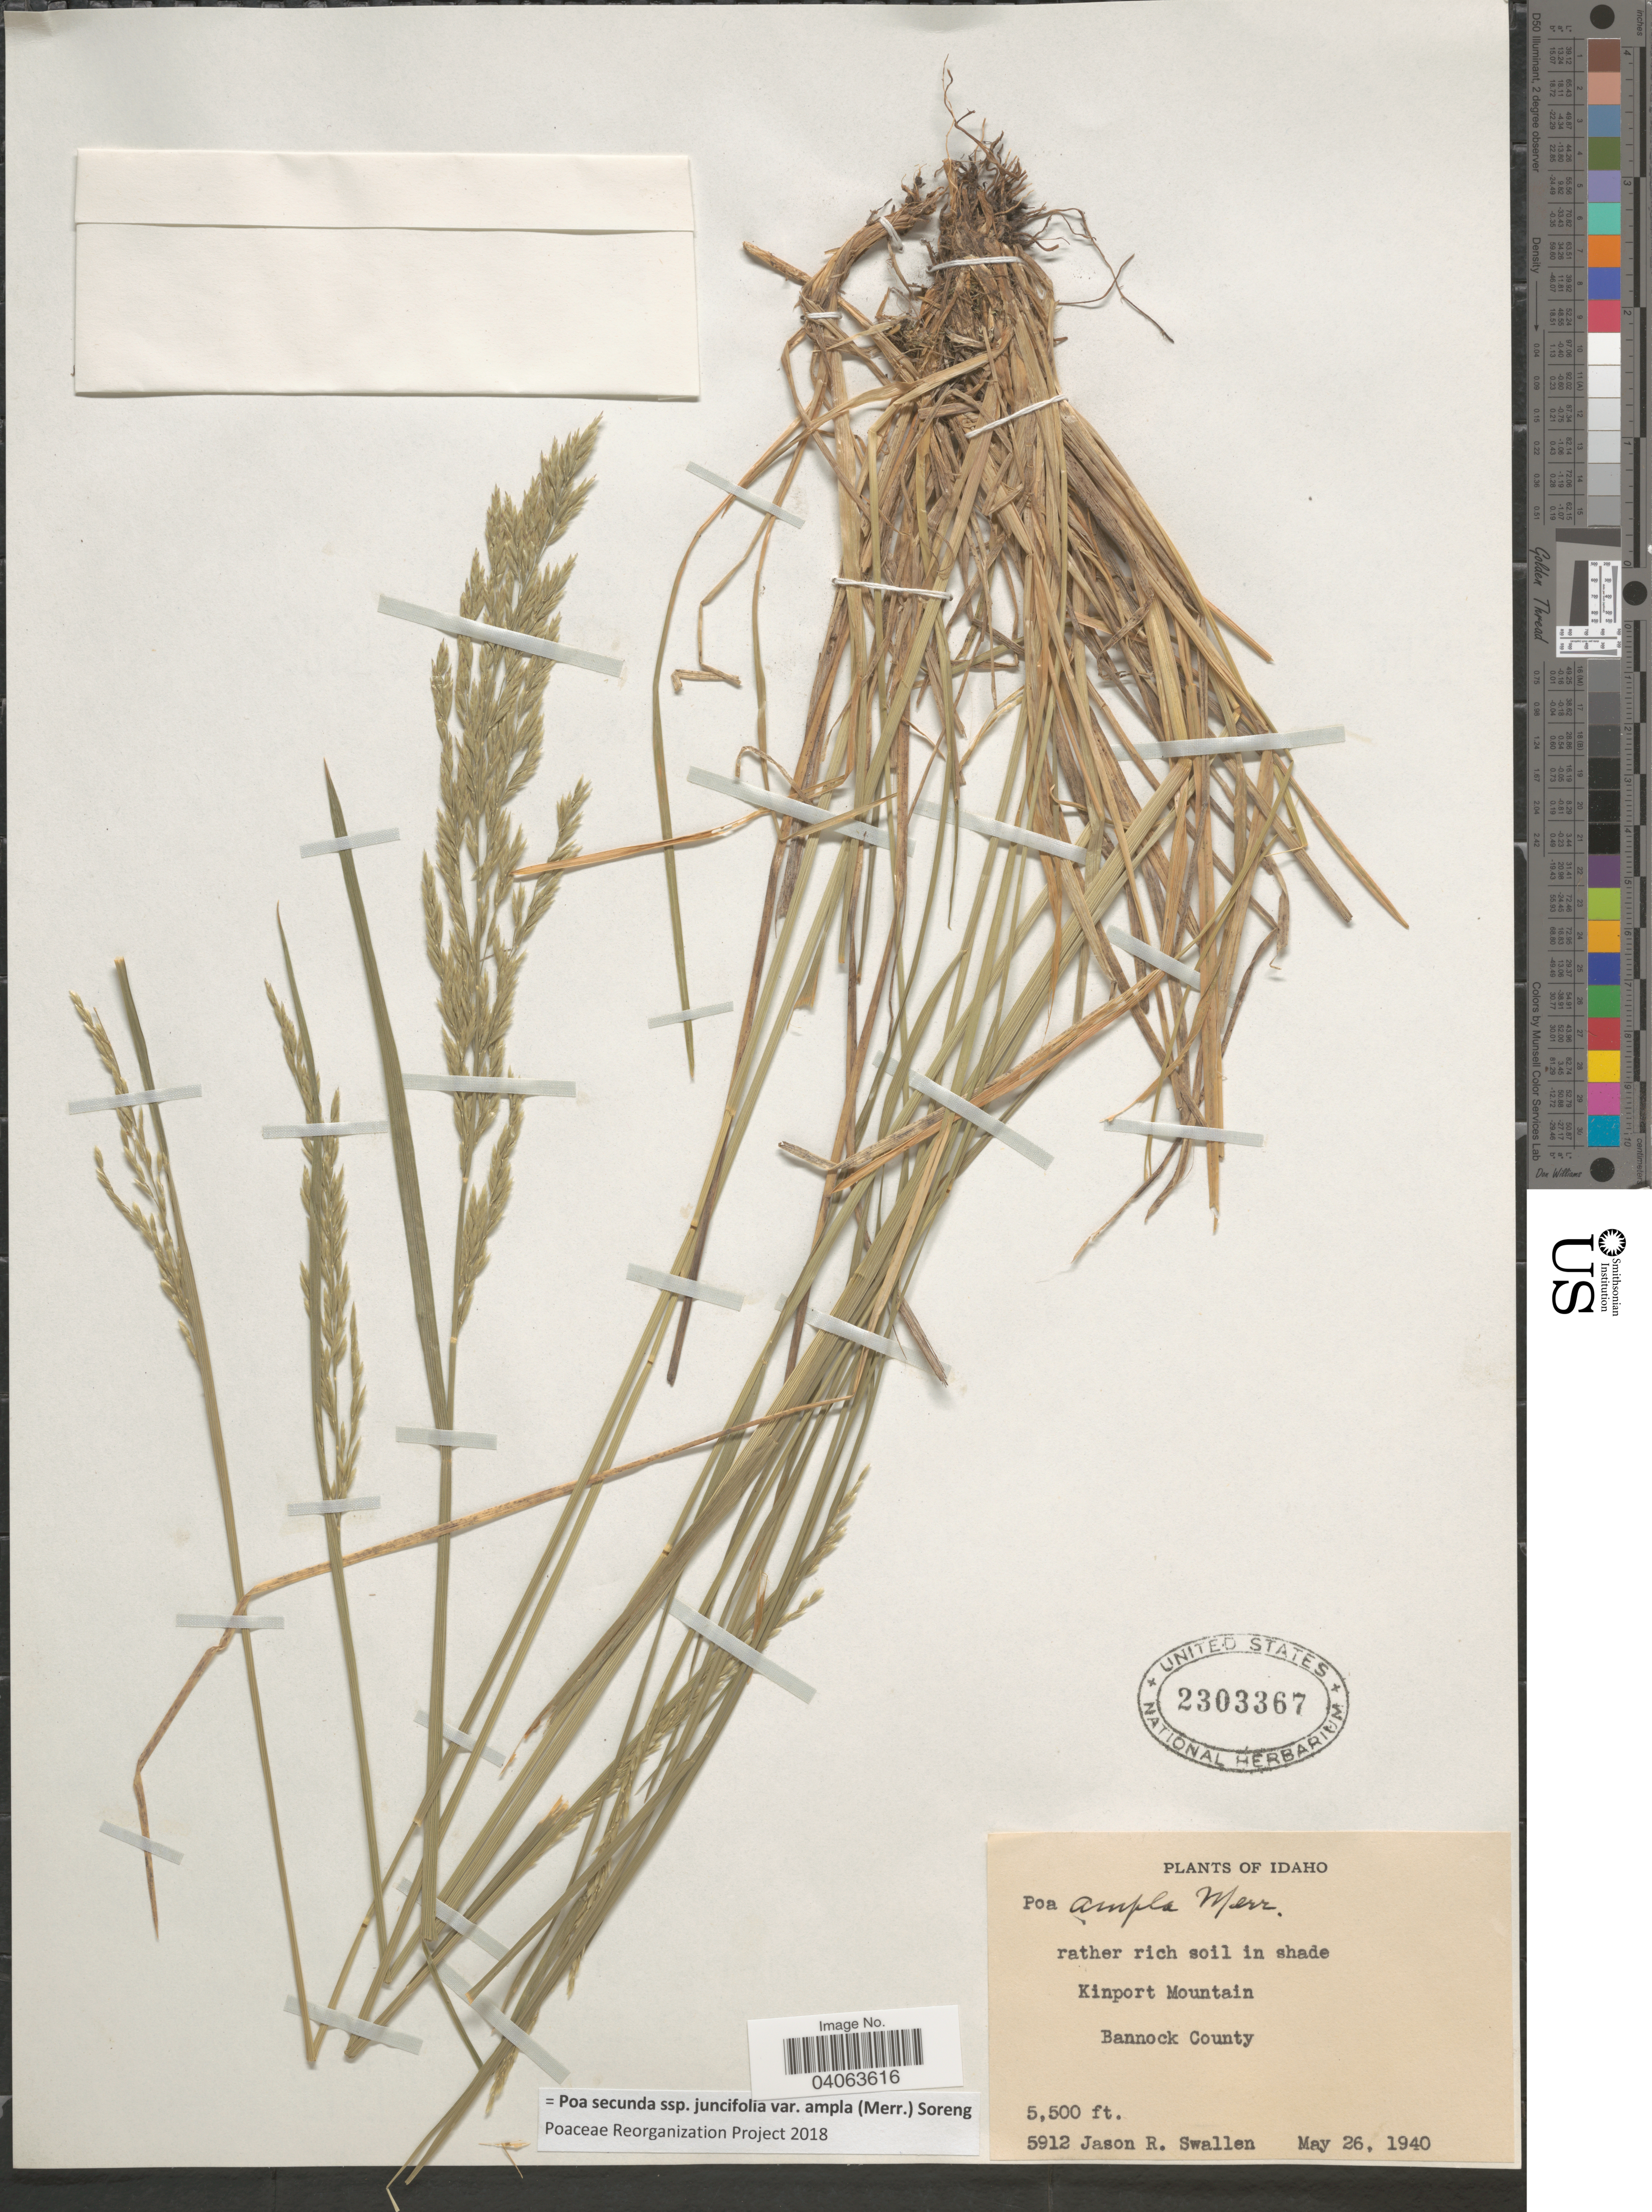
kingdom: Plantae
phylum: Tracheophyta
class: Liliopsida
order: Poales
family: Poaceae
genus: Poa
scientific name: Poa secunda subsp. juncifolia var. ampla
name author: (Merr.) Soreng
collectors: J. R. Swallen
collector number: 5912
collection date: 1940-05-26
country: United States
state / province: Idaho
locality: Kinport Mountain, Bannock County.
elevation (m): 1676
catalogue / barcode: US 2303367